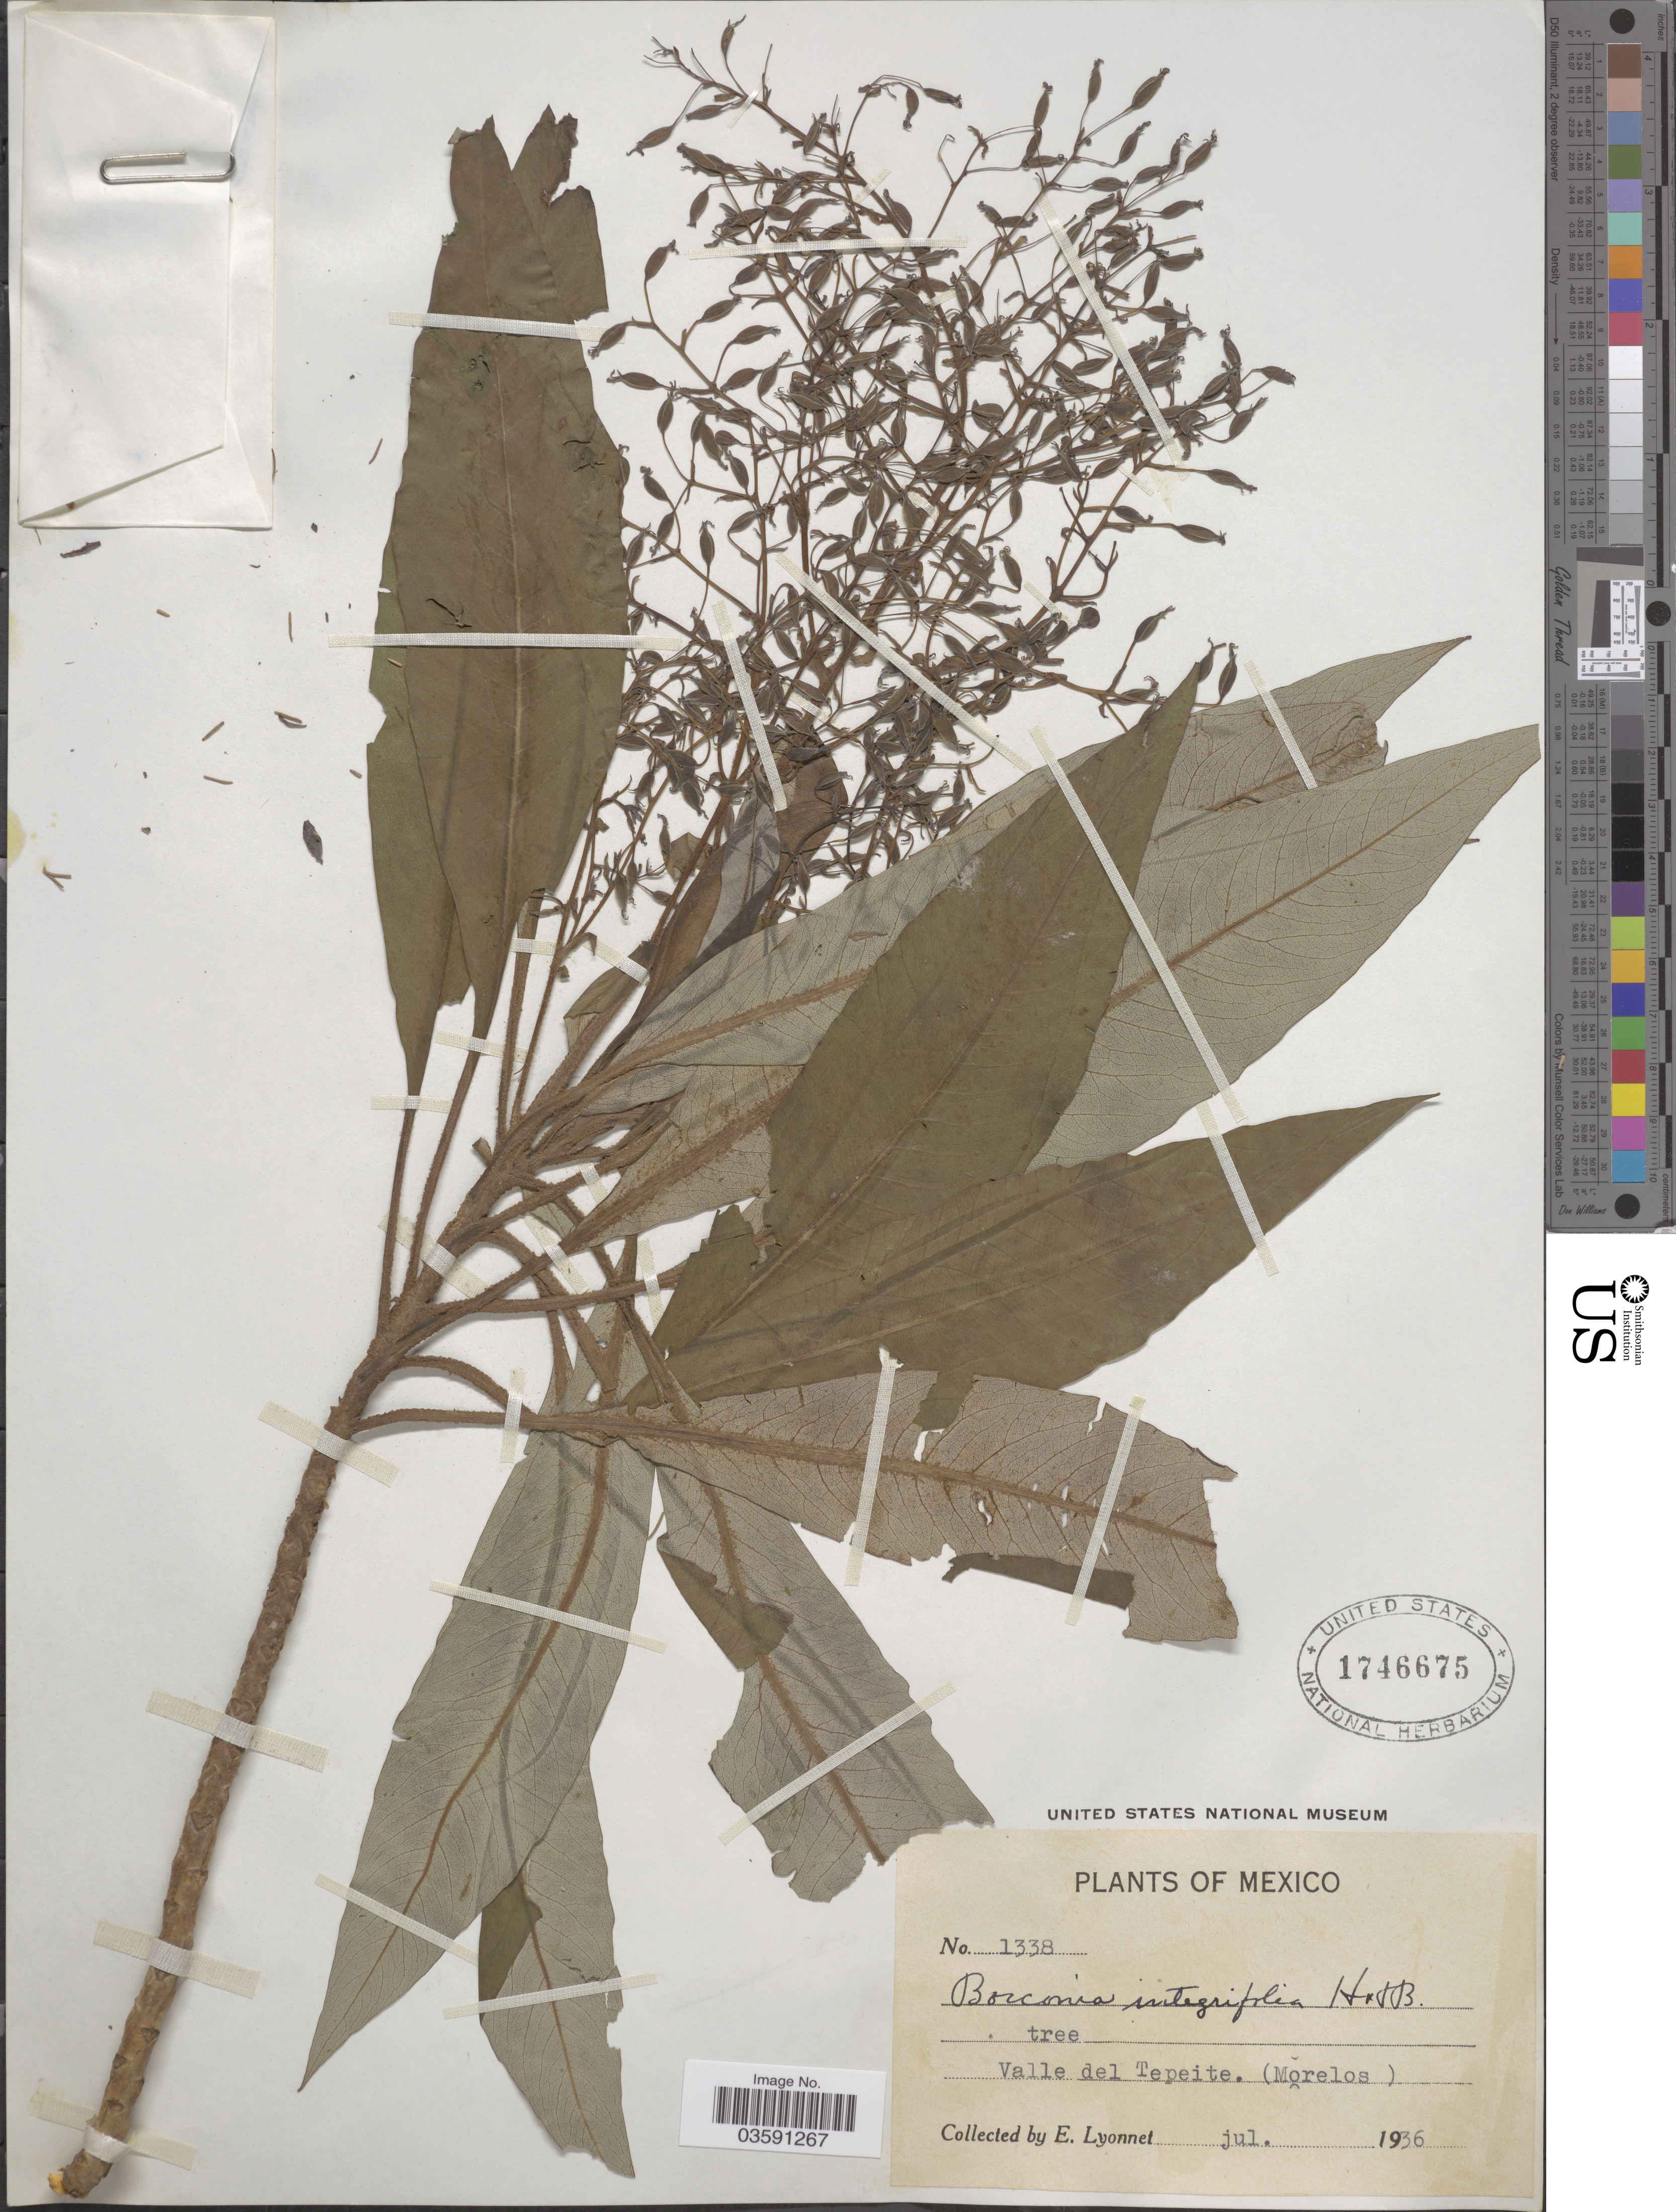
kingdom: Plantae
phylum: Tracheophyta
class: Magnoliopsida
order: Ranunculales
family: Papaveraceae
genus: Bocconia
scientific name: Bocconia glaucifolia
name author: Hutch.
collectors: E. Lyonnet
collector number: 1338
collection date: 1936-07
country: Mexico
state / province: Morelos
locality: Valle del Tepeite.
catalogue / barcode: US 1746675